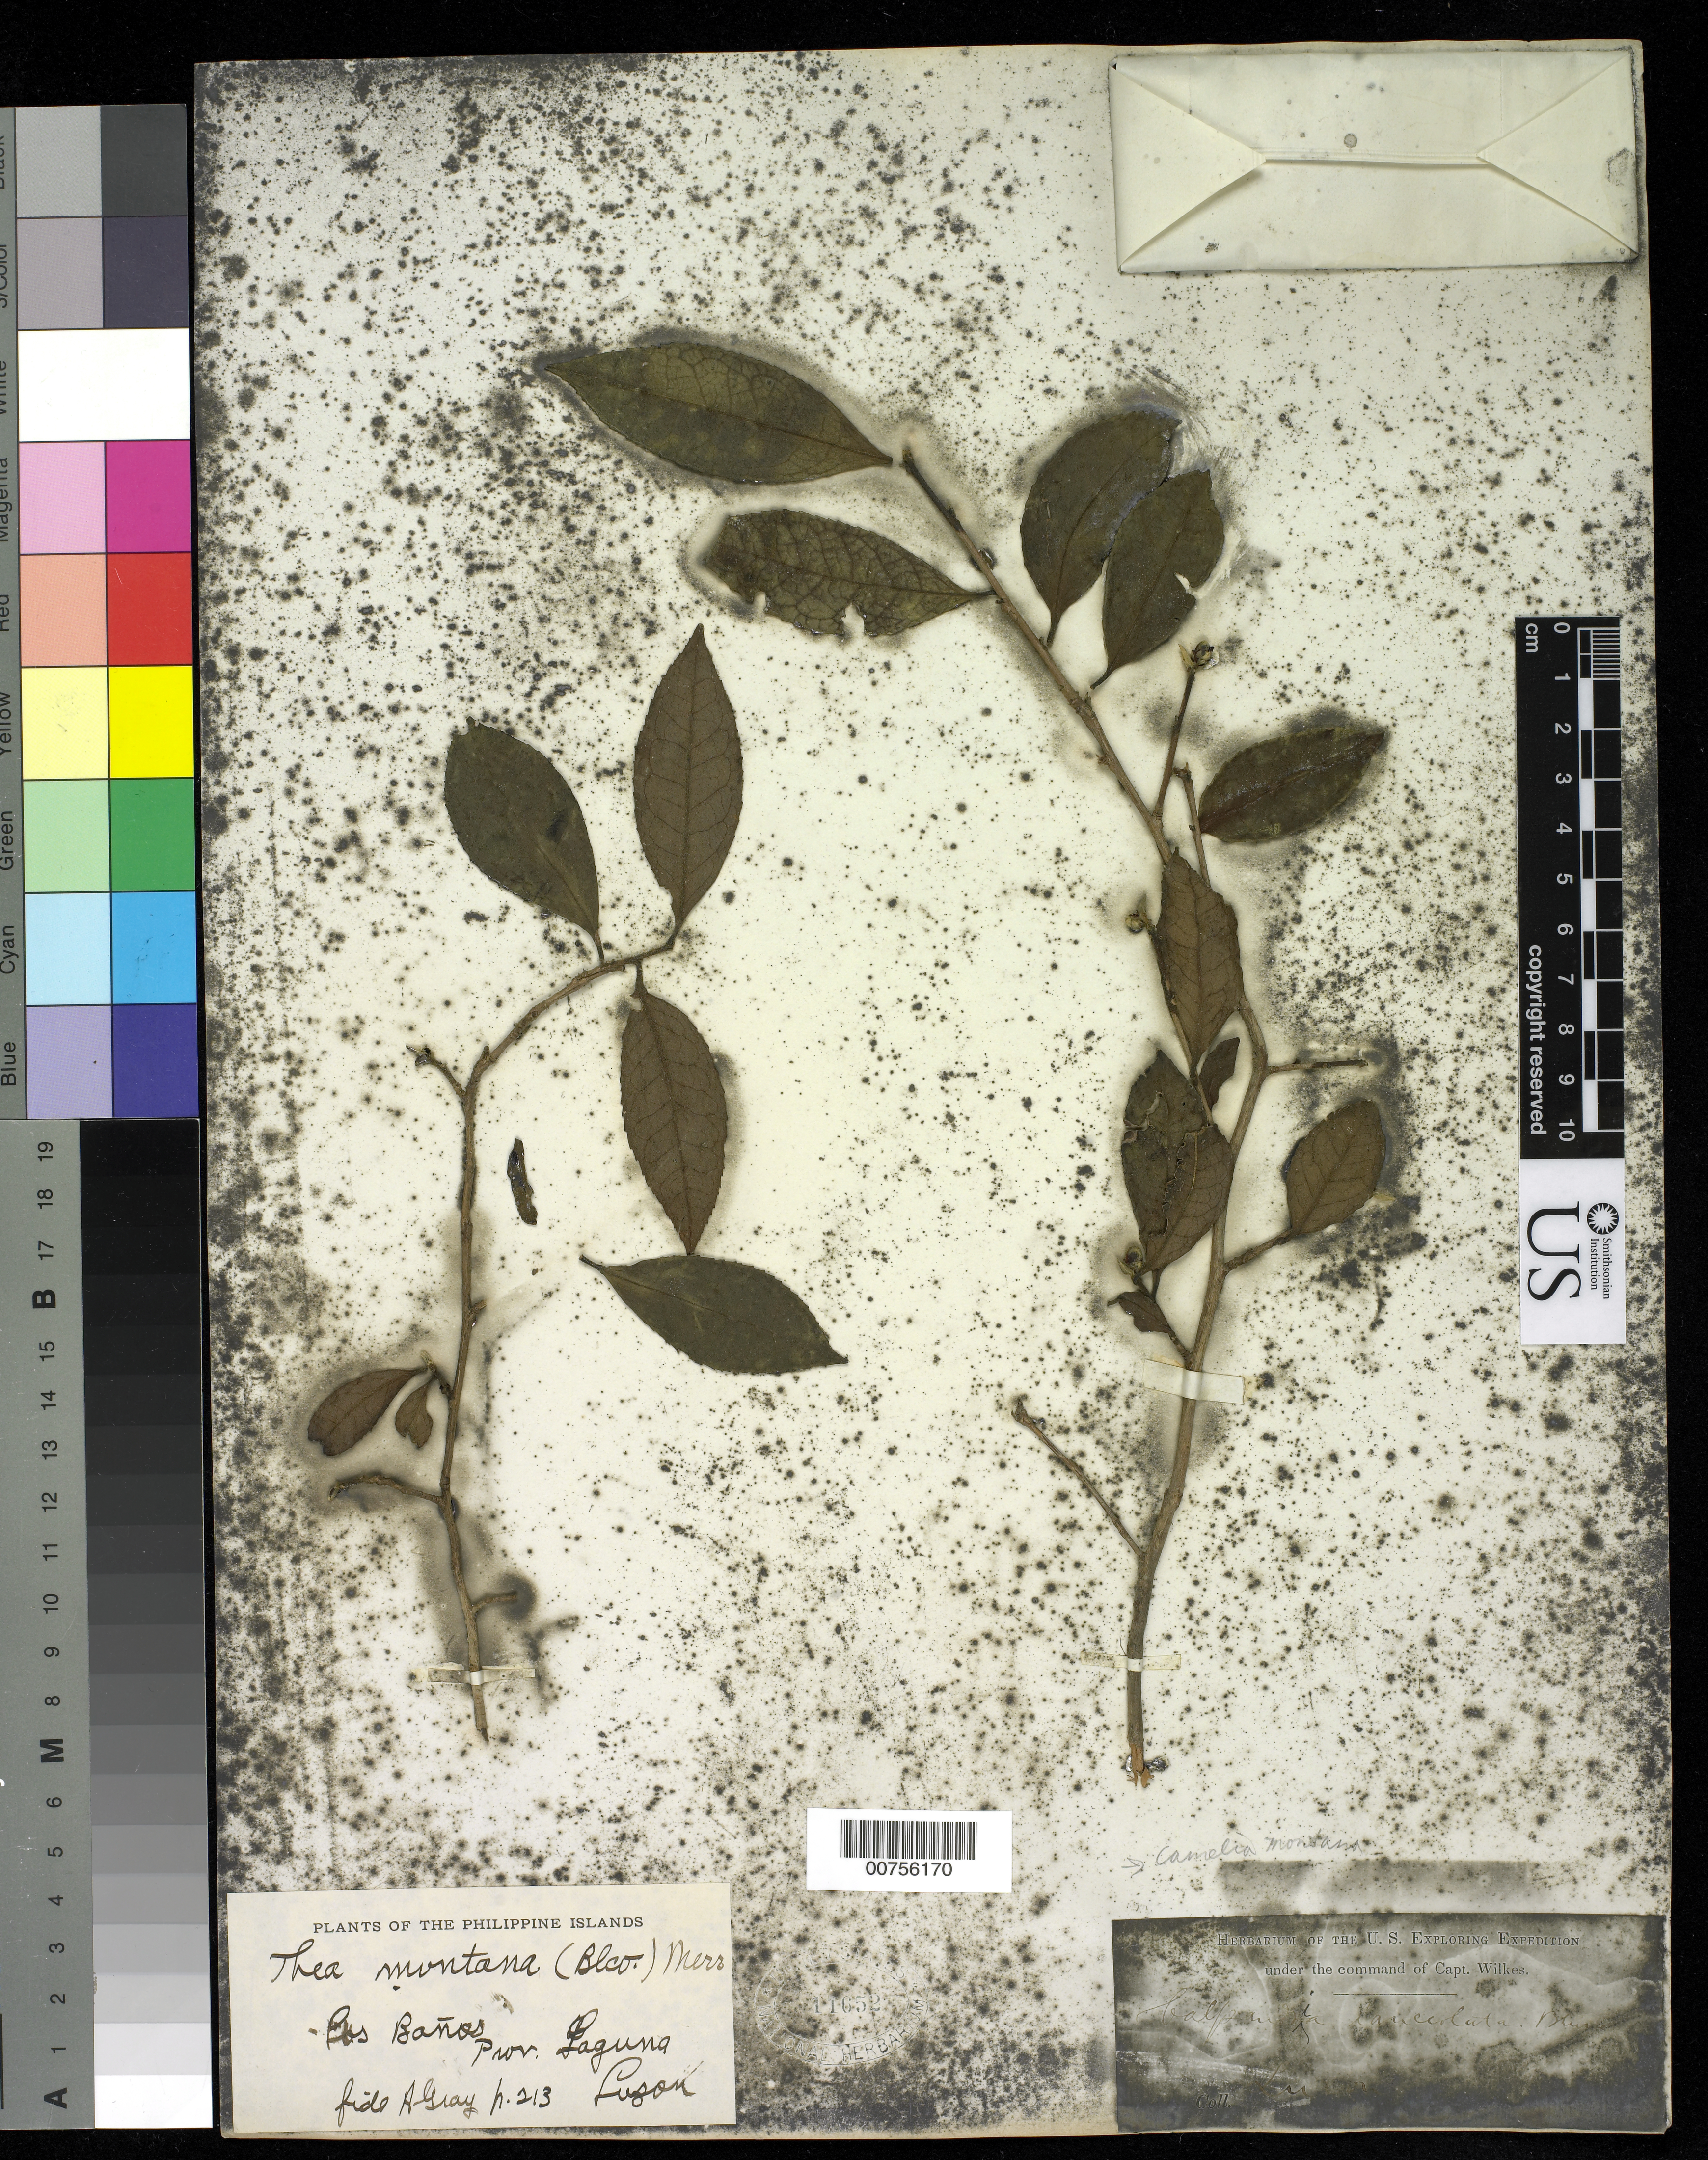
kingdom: Plantae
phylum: Tracheophyta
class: Magnoliopsida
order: Ericales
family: Theaceae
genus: Camellia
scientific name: Camellia montana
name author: (Blanco) H. T. Chang & S.X. Ren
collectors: Wilkes Explor. Exped.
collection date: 1838/1842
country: Philippines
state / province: Calabarzon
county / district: Laguna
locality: Luzon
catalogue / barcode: US 11652